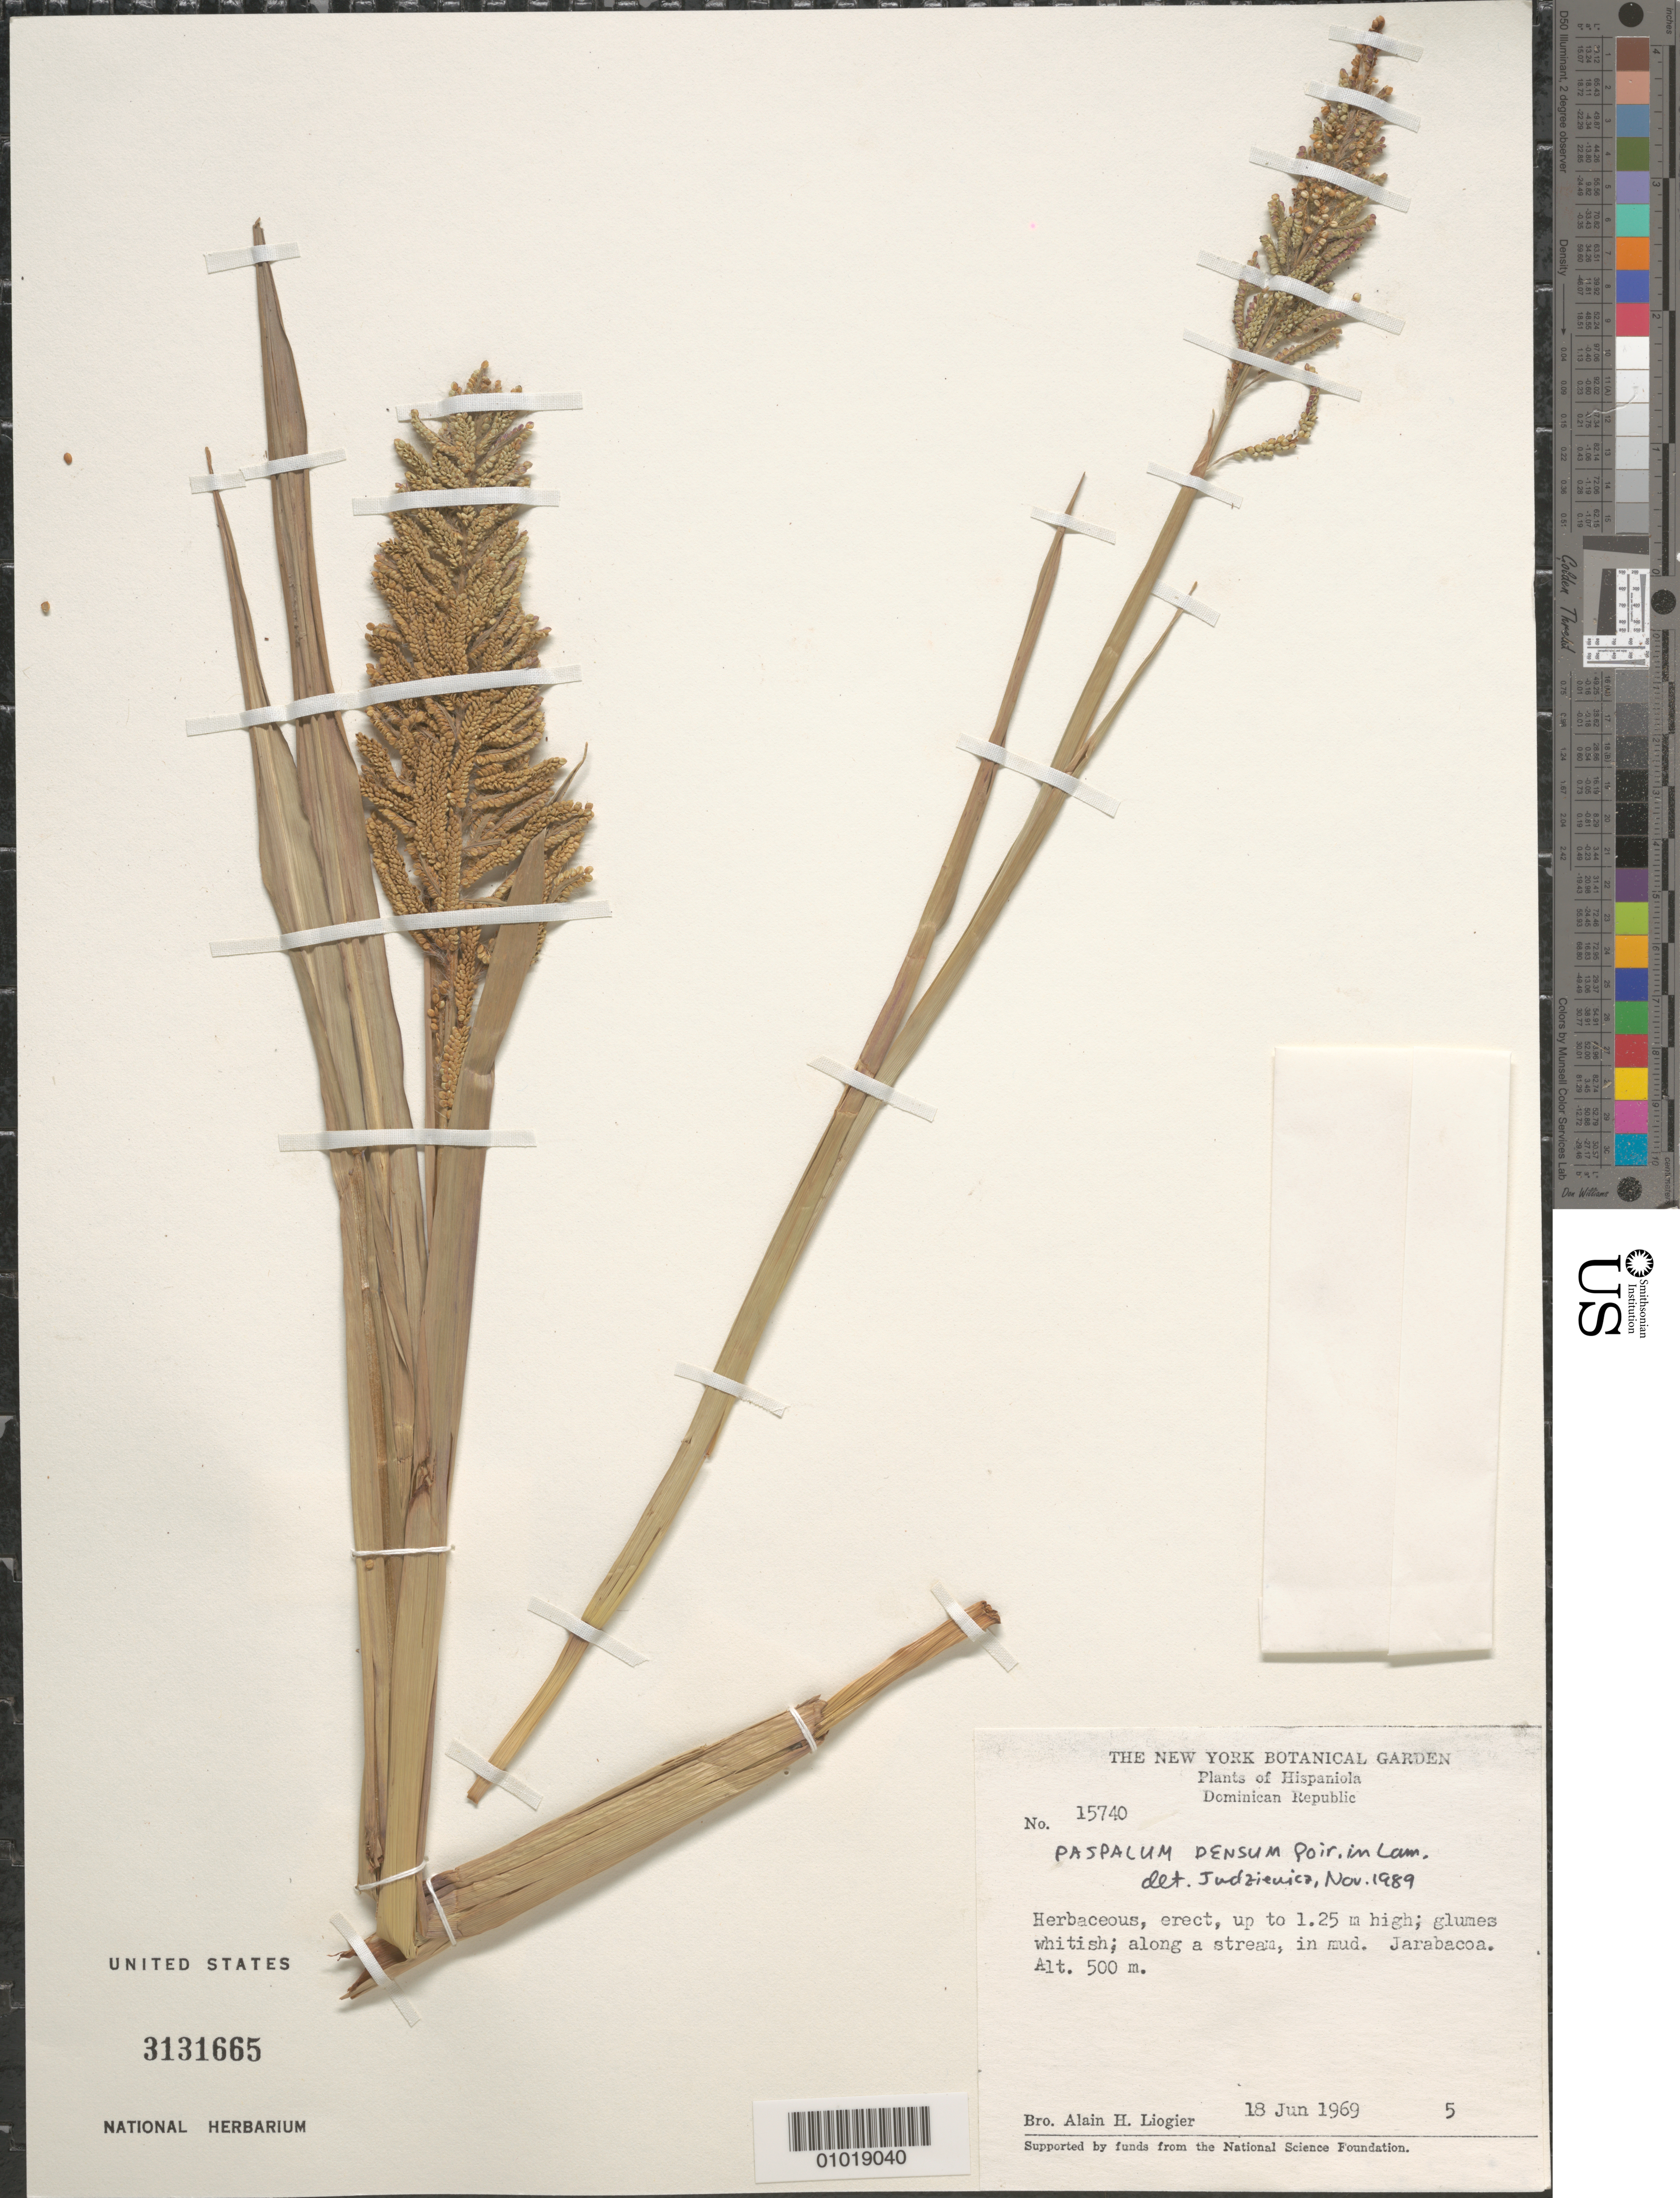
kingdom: Plantae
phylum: Tracheophyta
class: Liliopsida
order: Poales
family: Poaceae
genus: Paspalum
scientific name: Paspalum densum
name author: Poir.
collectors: A. H. Liogier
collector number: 15740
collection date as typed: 18 Jun 1969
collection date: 1969-06-18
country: Dominican Republic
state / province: La Vega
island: Hispaniola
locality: Jarabacoa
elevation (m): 500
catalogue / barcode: US 3131665